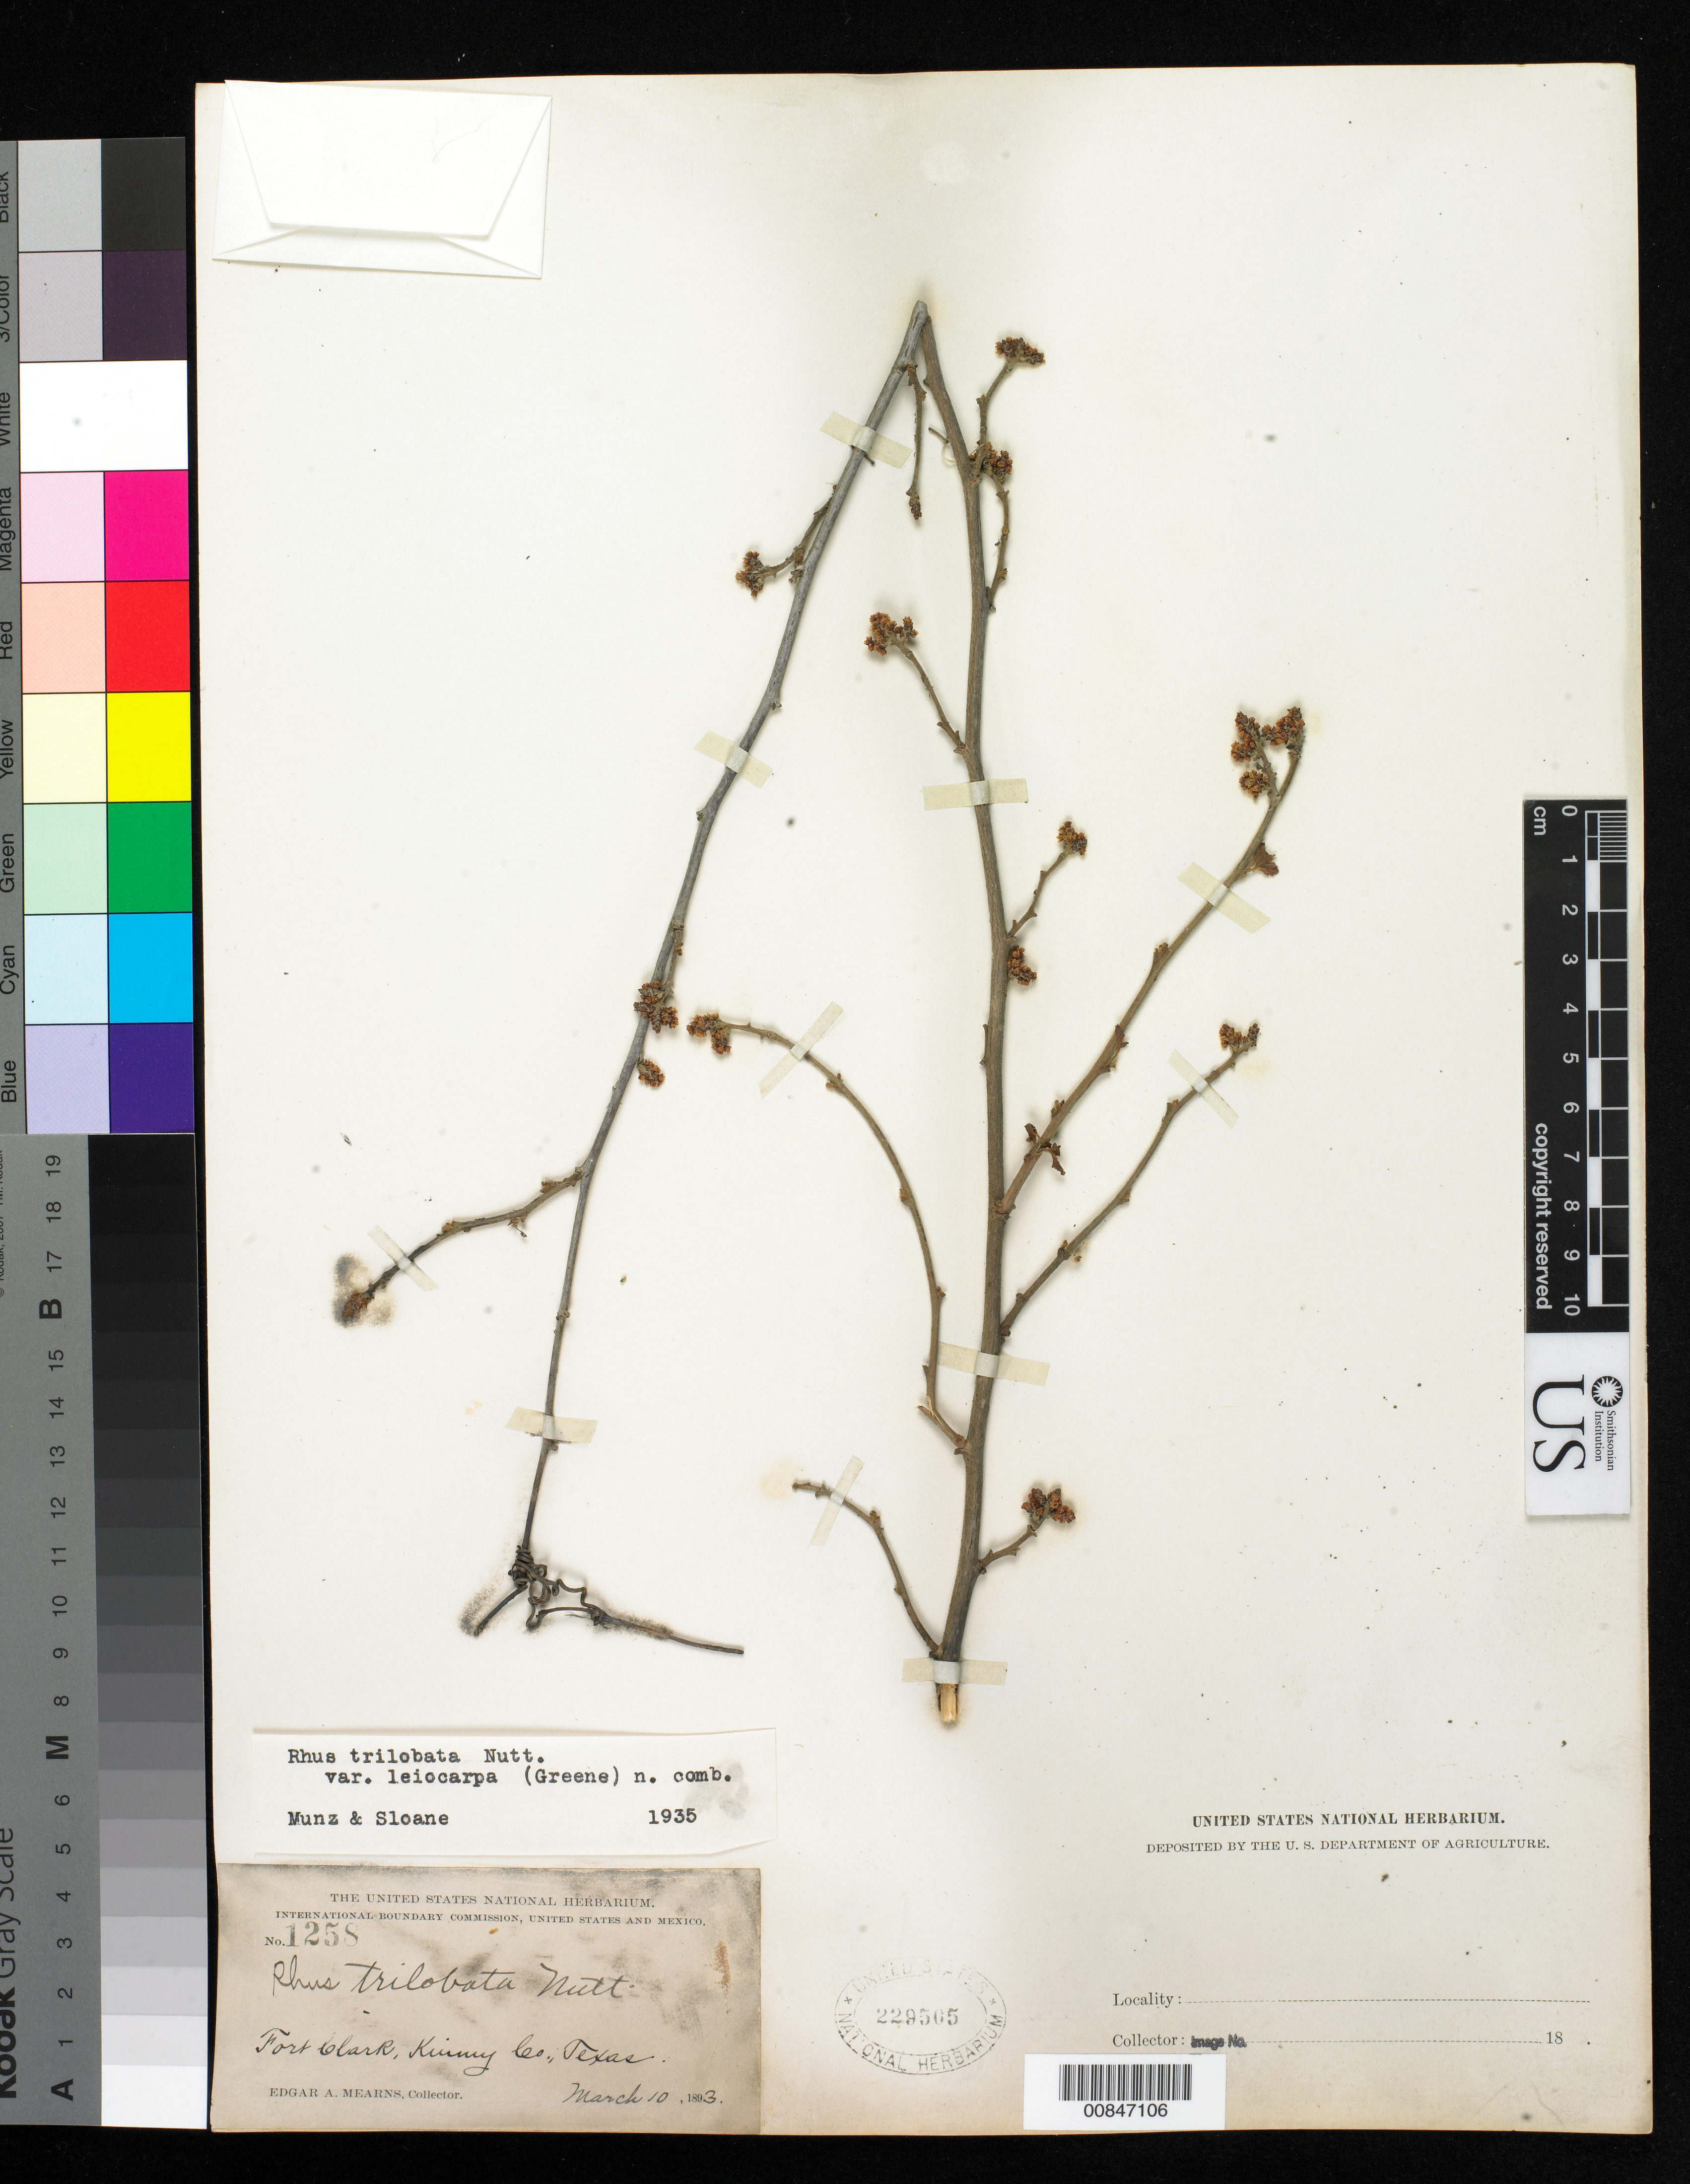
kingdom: Plantae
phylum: Tracheophyta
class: Magnoliopsida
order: Sapindales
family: Anacardiaceae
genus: Rhus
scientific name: Rhus trilobata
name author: Nutt.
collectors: E. A. Mearns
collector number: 1258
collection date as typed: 10 Mar 1893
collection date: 1893-03-10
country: United States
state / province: Texas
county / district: Kinney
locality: Fort Clark, Kinney County, Texas.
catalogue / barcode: US 229505